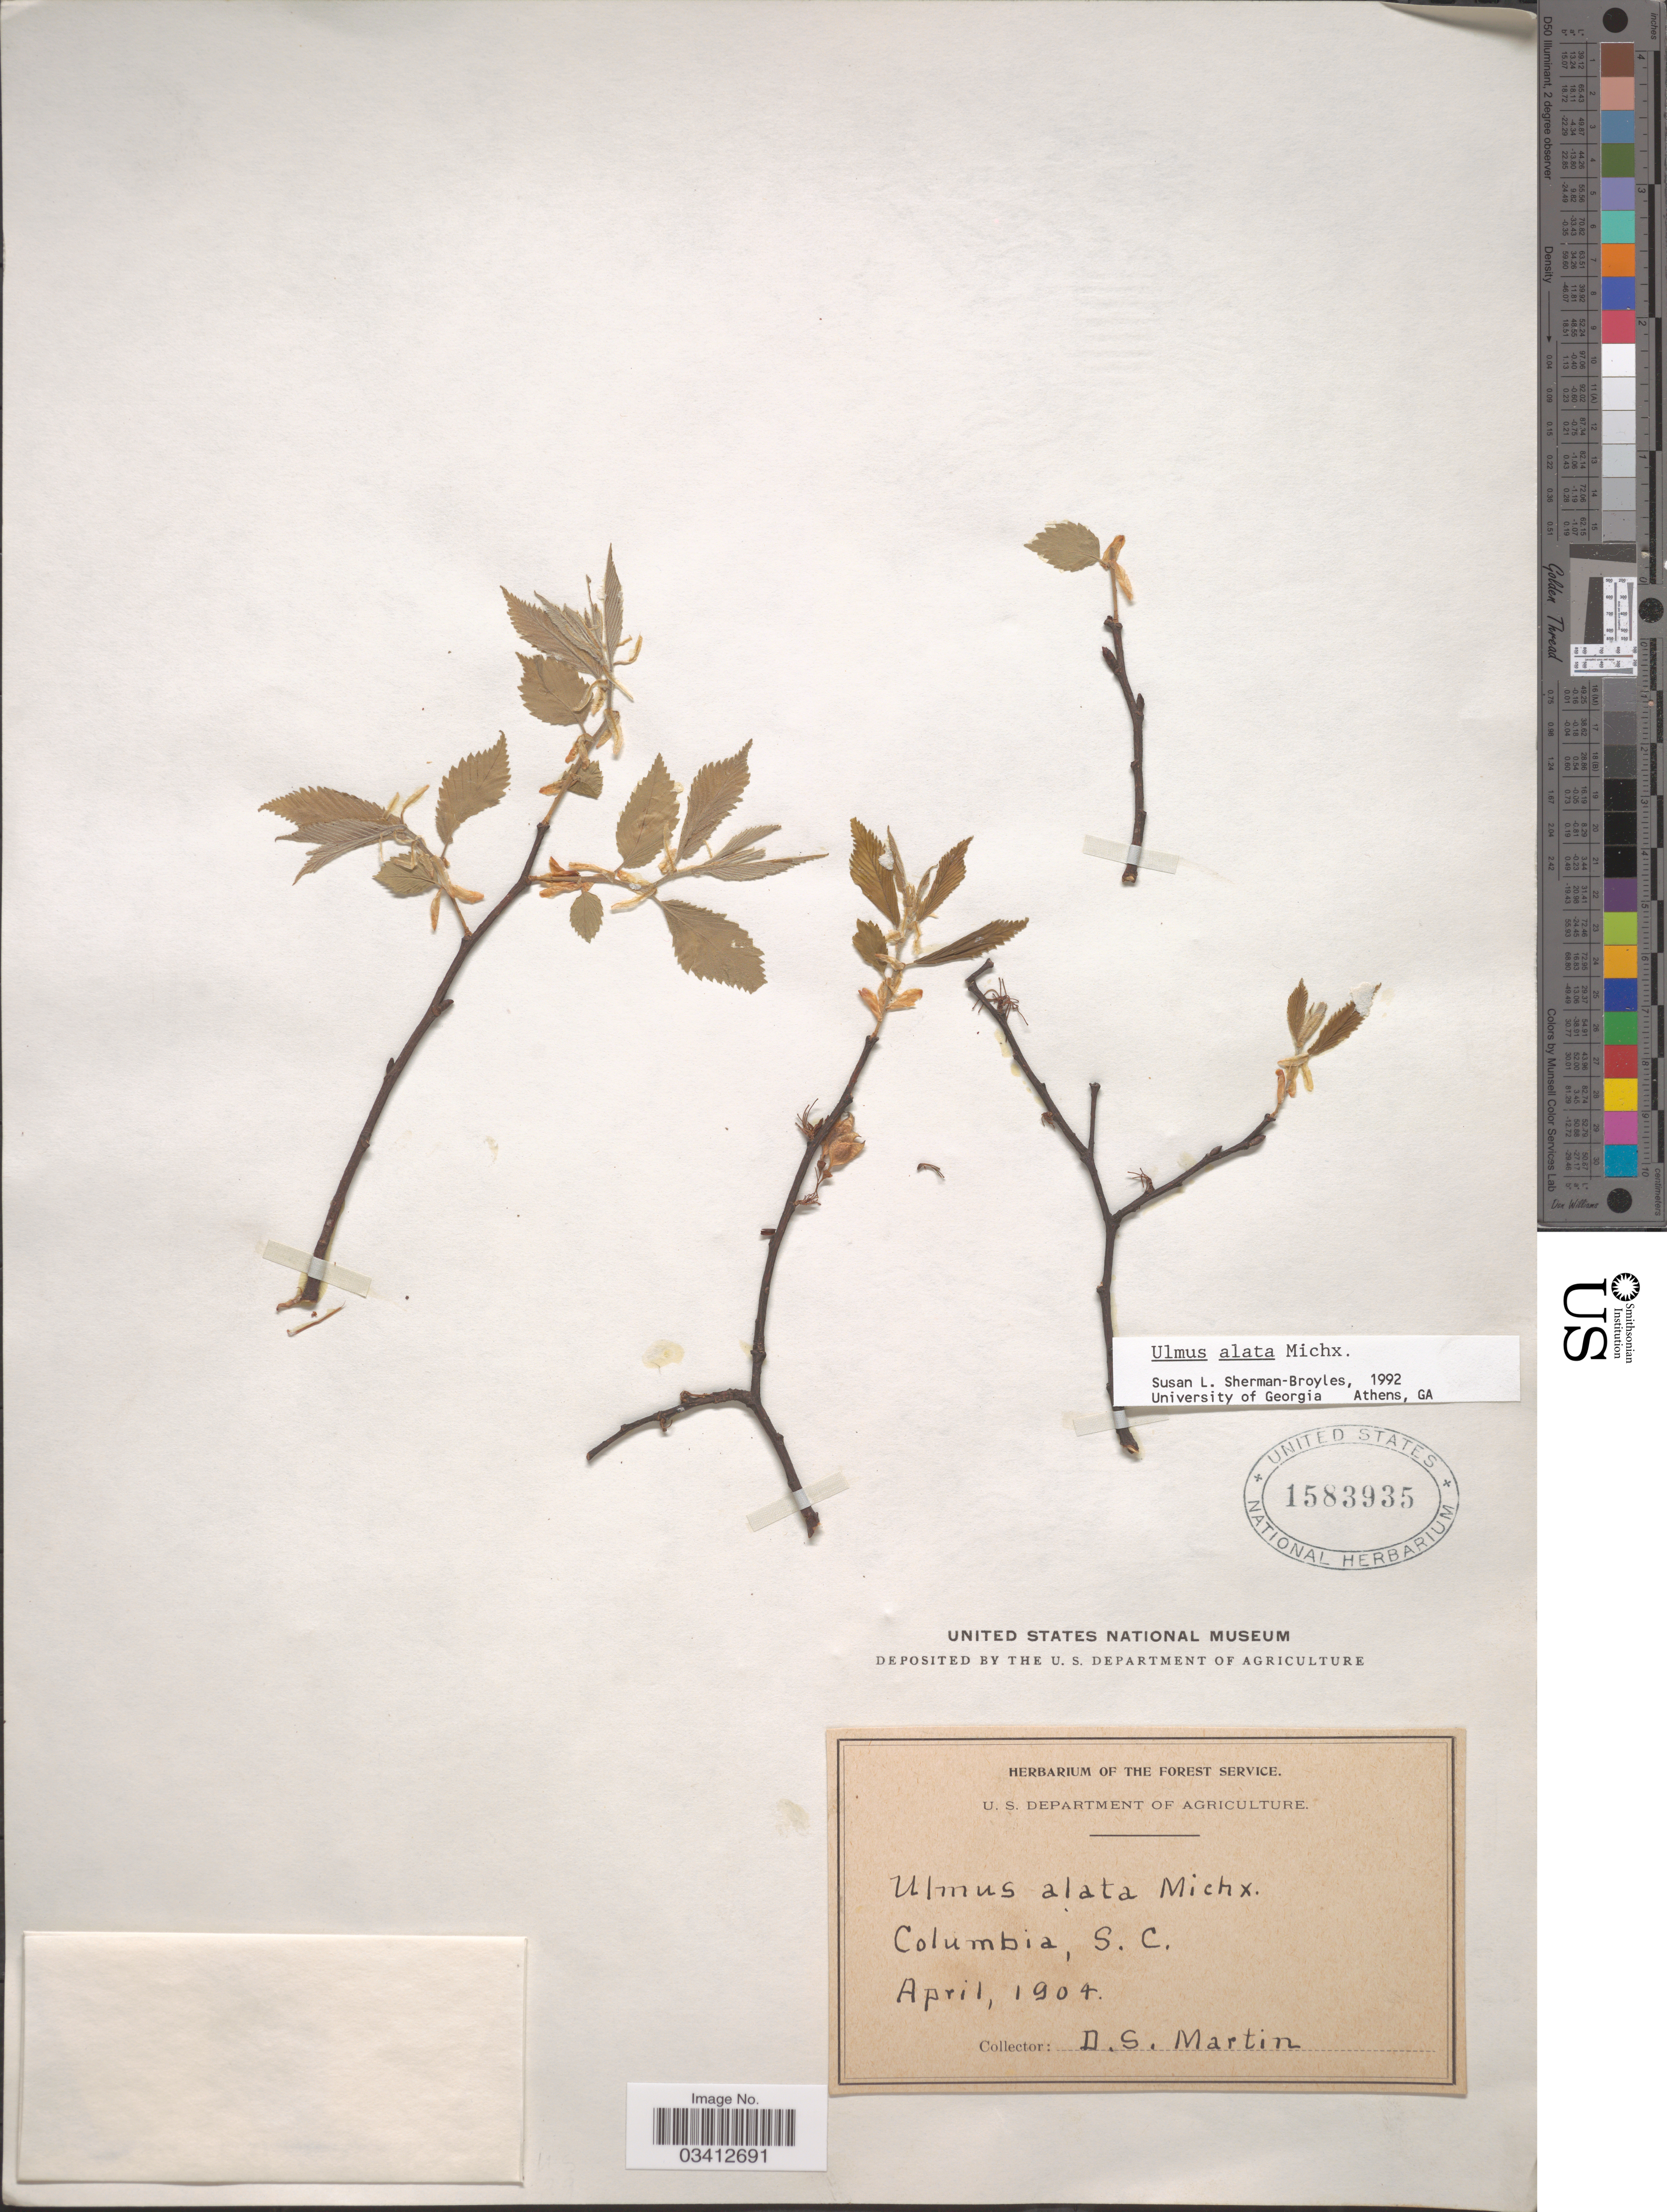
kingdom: Plantae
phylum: Tracheophyta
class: Magnoliopsida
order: Rosales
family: Ulmaceae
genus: Ulmus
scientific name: Ulmus alata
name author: Michx.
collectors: D. Martin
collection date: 1904-04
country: United States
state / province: South Carolina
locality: Columbia.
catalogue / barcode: US 1583935